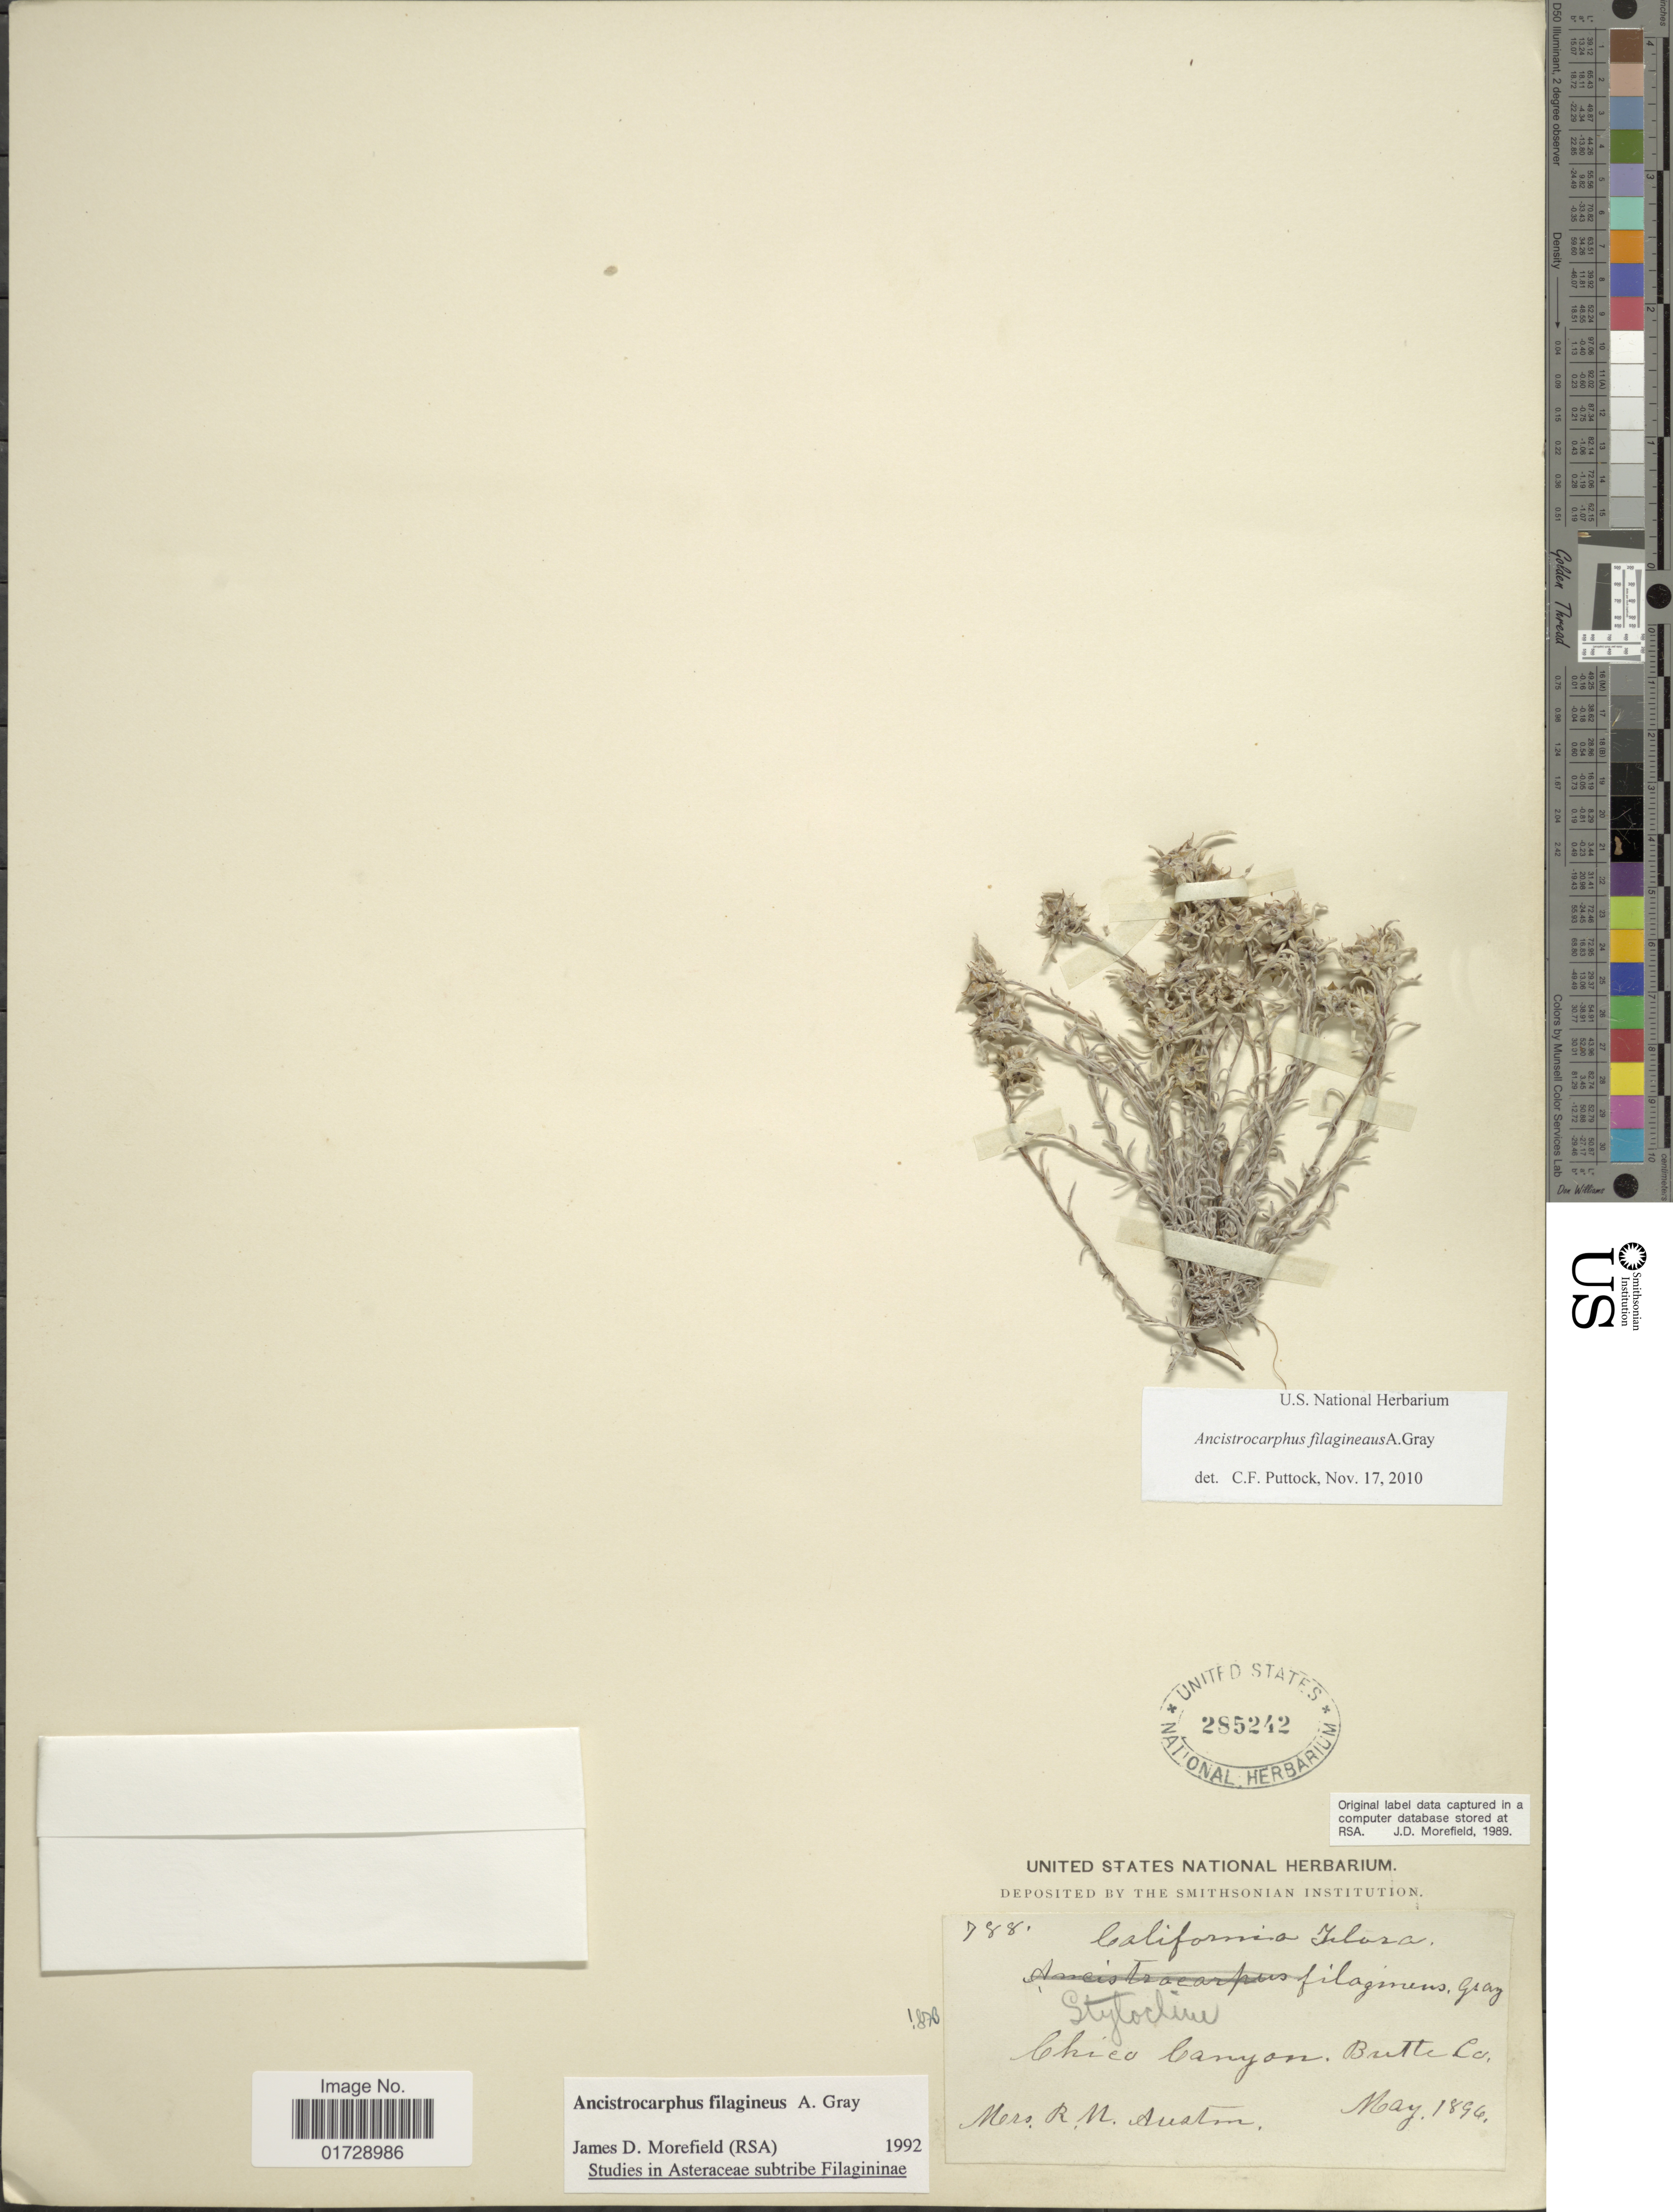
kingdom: Plantae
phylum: Tracheophyta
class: Magnoliopsida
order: Asterales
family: Asteraceae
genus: Stylocline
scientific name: Stylocline filaginea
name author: (A. Gray) A. Gray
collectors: R. Austin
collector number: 788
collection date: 1896-05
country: United States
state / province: California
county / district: Butte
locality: Chico Canyon, Butte Co.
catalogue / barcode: US 285242